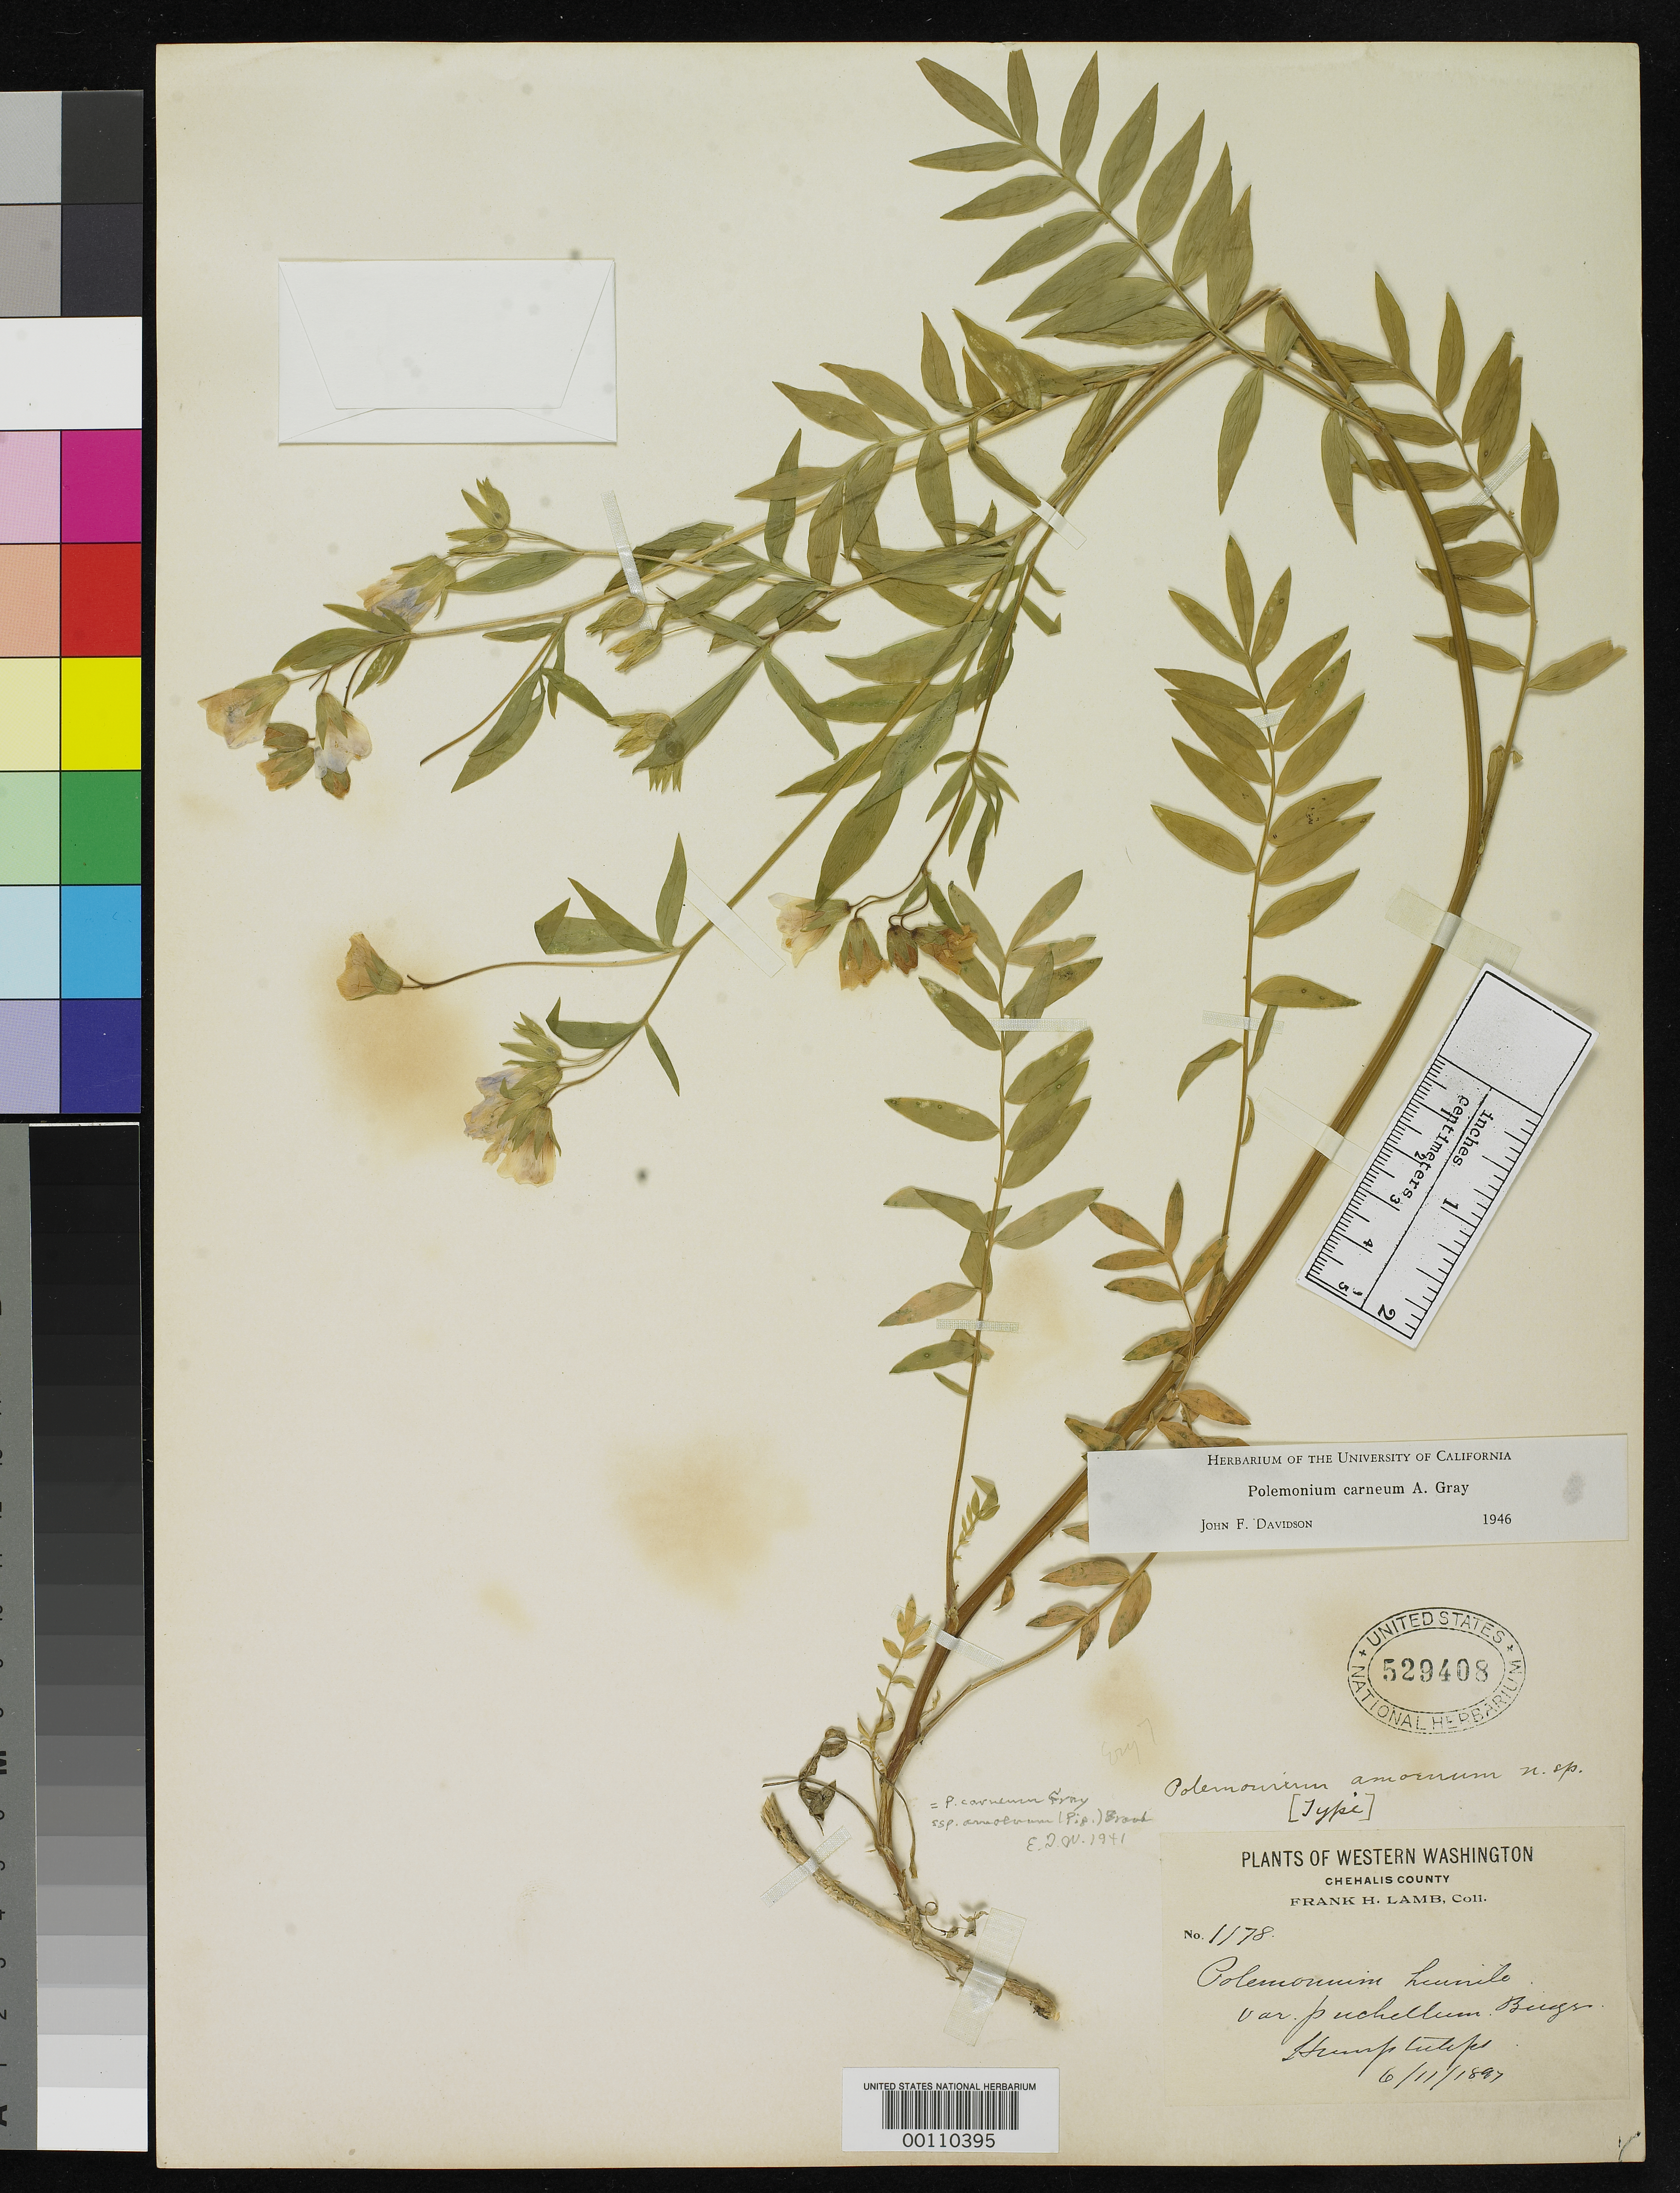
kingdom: Plantae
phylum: Tracheophyta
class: Magnoliopsida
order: Ericales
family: Polemoniaceae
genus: Polemonium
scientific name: Polemonium amoenum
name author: Piper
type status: Isotype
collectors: F. H. Lamb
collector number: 1178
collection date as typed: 11 Jun 1897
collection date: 1897-06-11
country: United States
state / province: Washington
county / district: Lewis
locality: Humptulips.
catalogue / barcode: US 529408